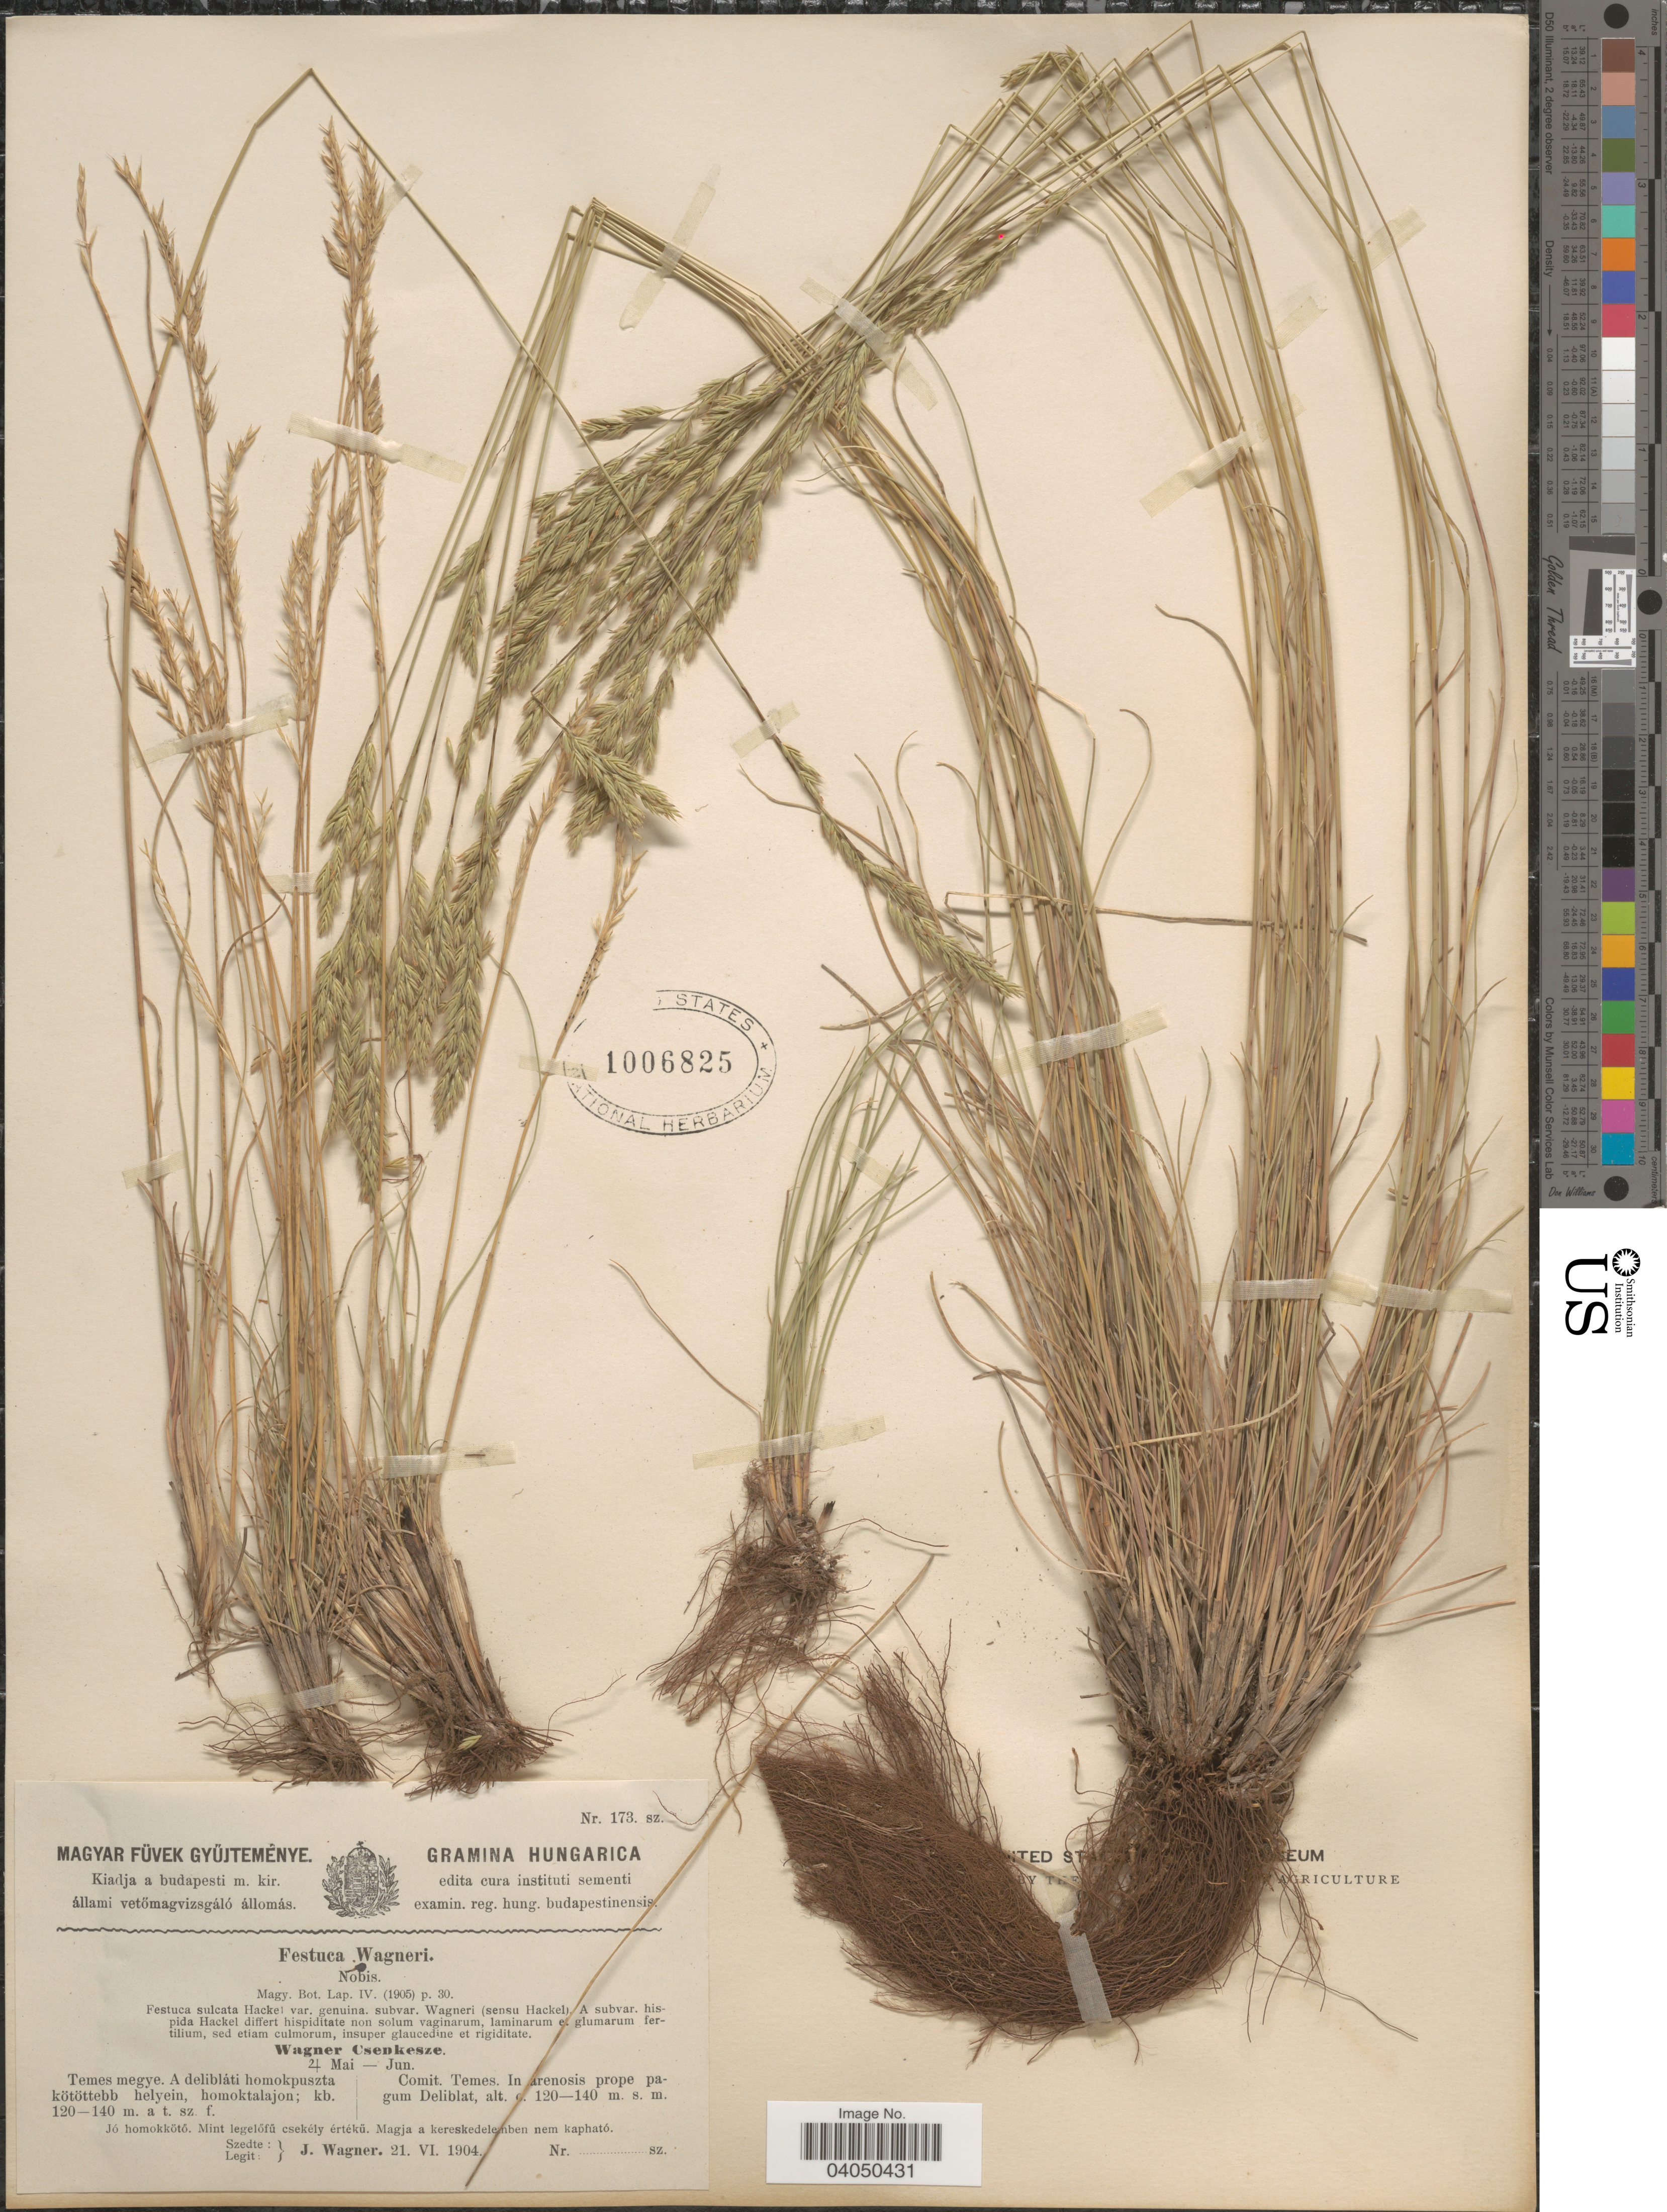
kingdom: Plantae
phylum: Tracheophyta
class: Liliopsida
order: Poales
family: Poaceae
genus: Festuca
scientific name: Festuca wagneri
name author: (Degen et al.) Soó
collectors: J. Wagner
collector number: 173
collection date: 1904-06-21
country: Serbia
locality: Comit. Temes. In arenosis prope pagum Deliblat.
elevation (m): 120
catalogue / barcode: US 1006825